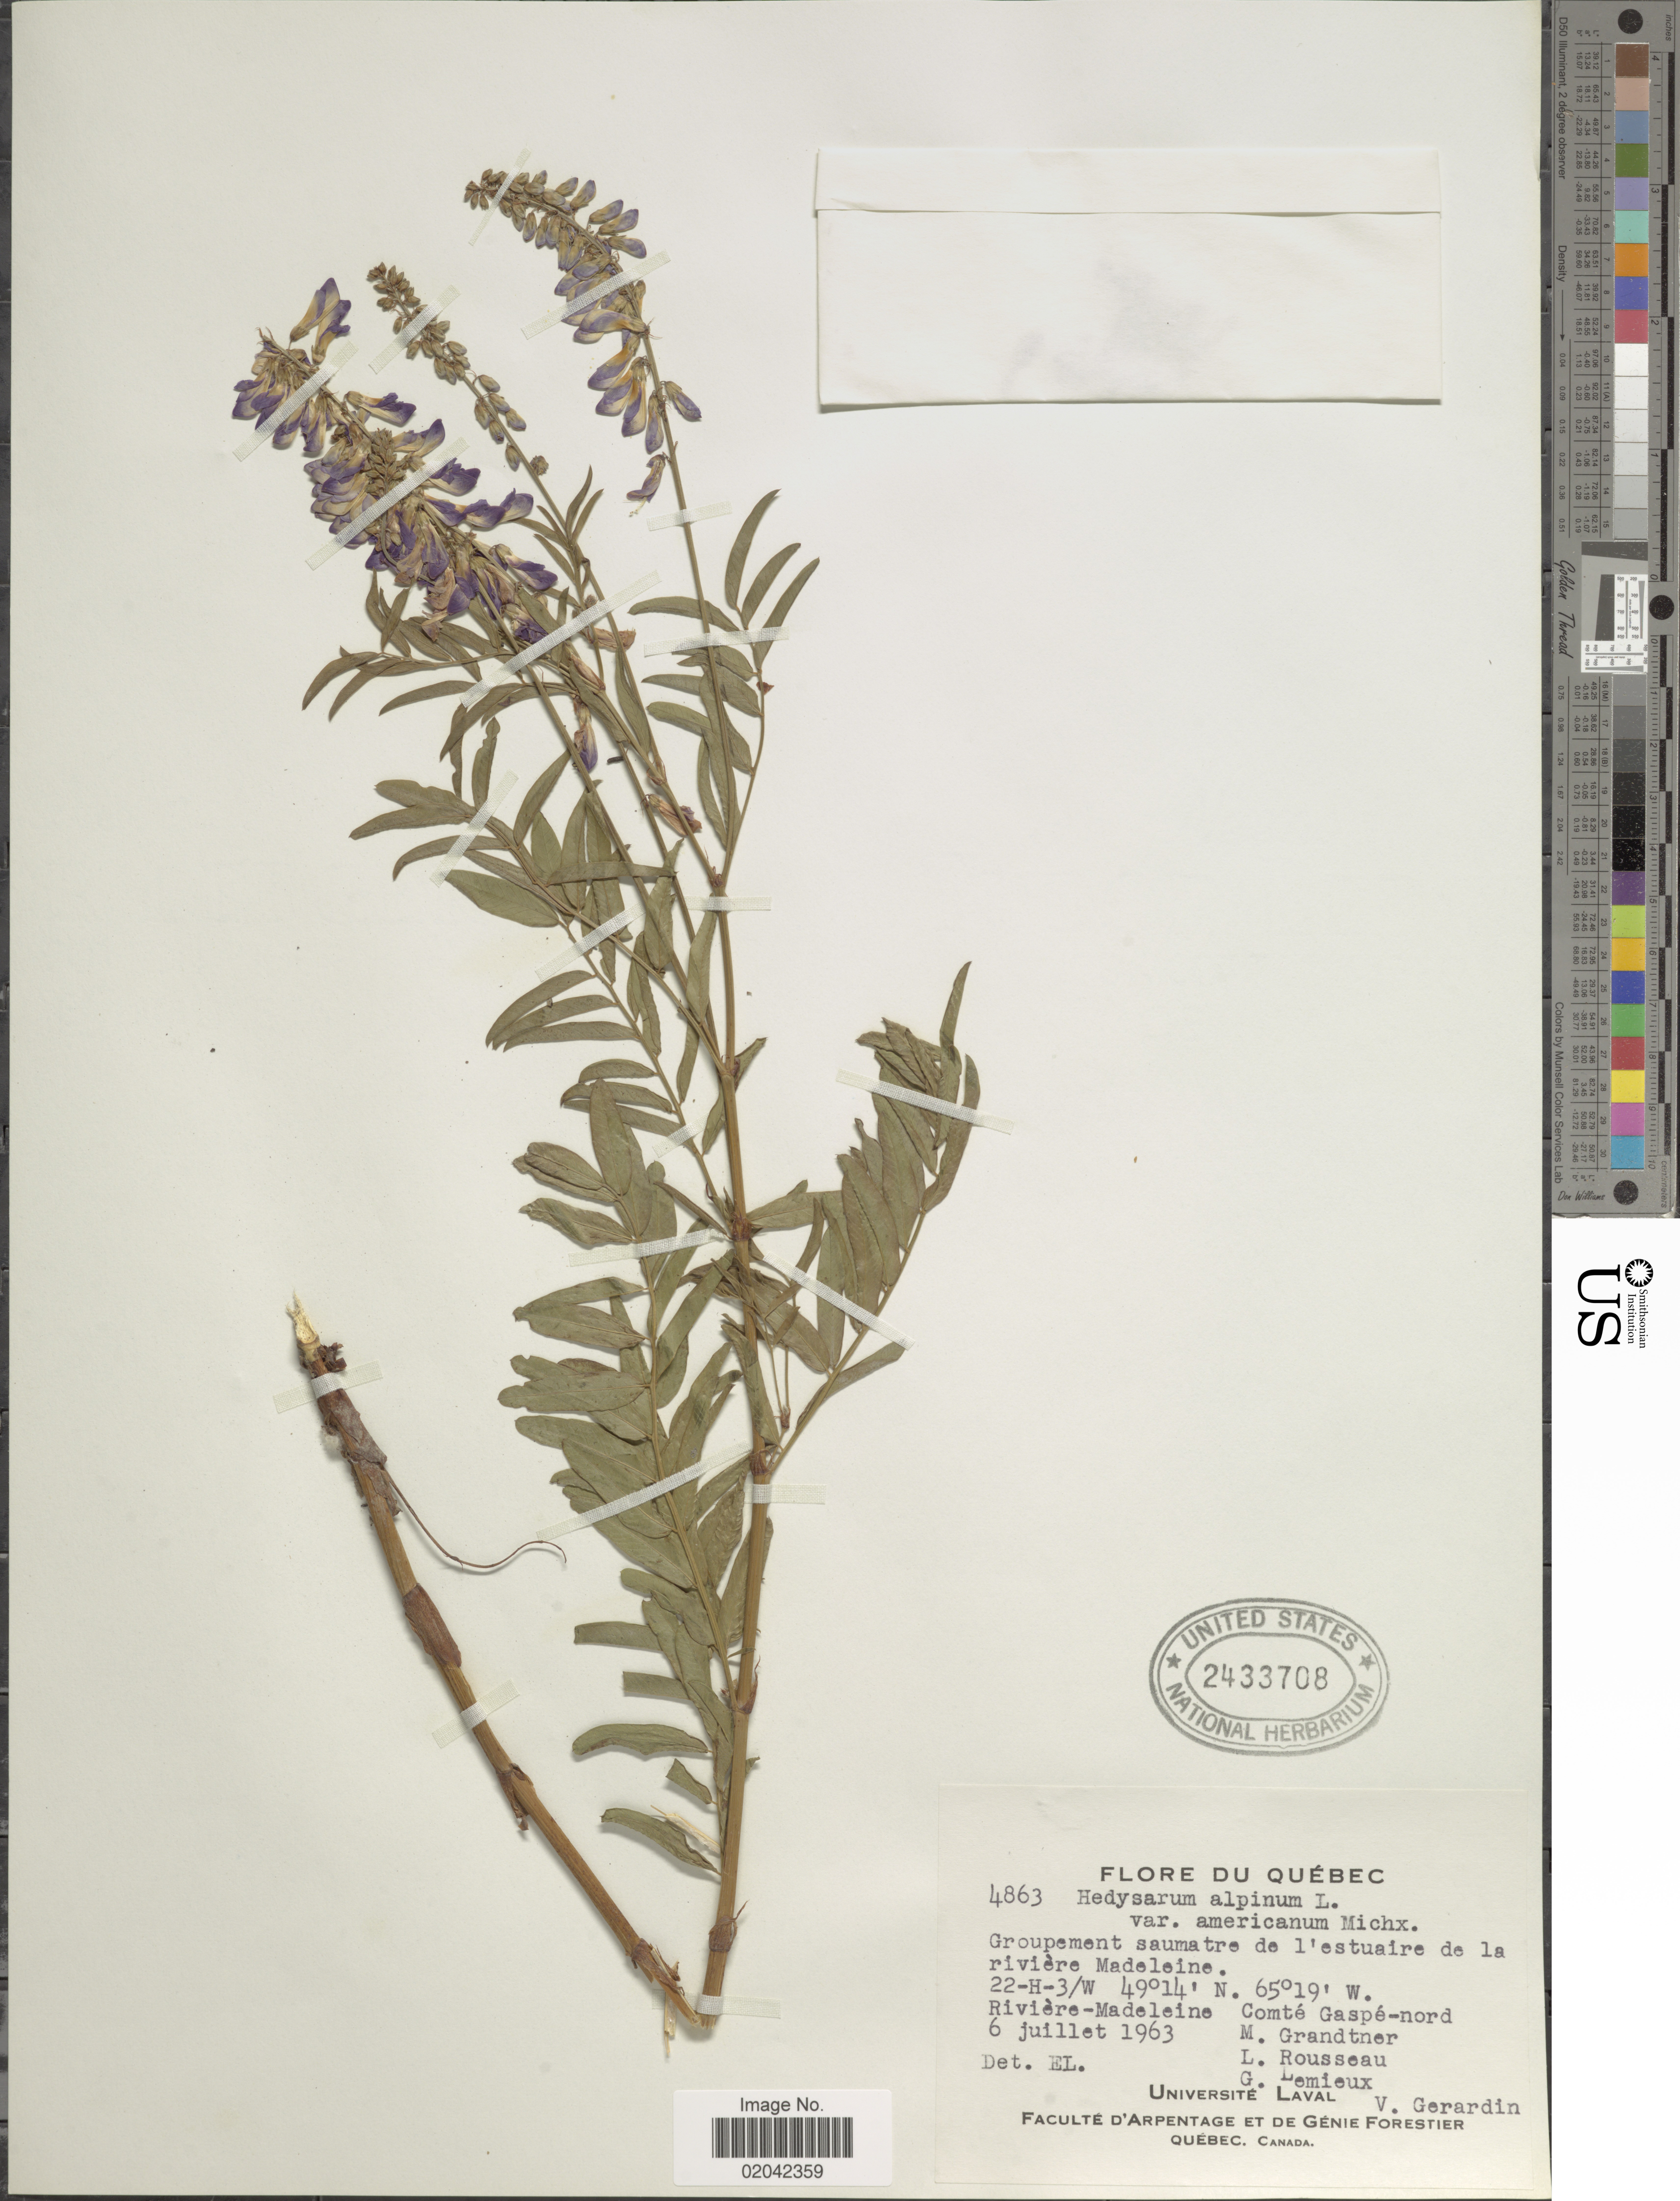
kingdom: Plantae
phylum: Tracheophyta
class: Magnoliopsida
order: Fabales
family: Fabaceae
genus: Hedysarum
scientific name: Hedysarum alpinum var. americanum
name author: Michx. ex Pursh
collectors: M. Grandtner, L. Rousseau, G. Lemieux & V. Gerardin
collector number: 4863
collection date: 1963-07-06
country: Canada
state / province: Quebec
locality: Riviere Madeleine, Comte Gaspe-nord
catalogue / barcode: US 2433708